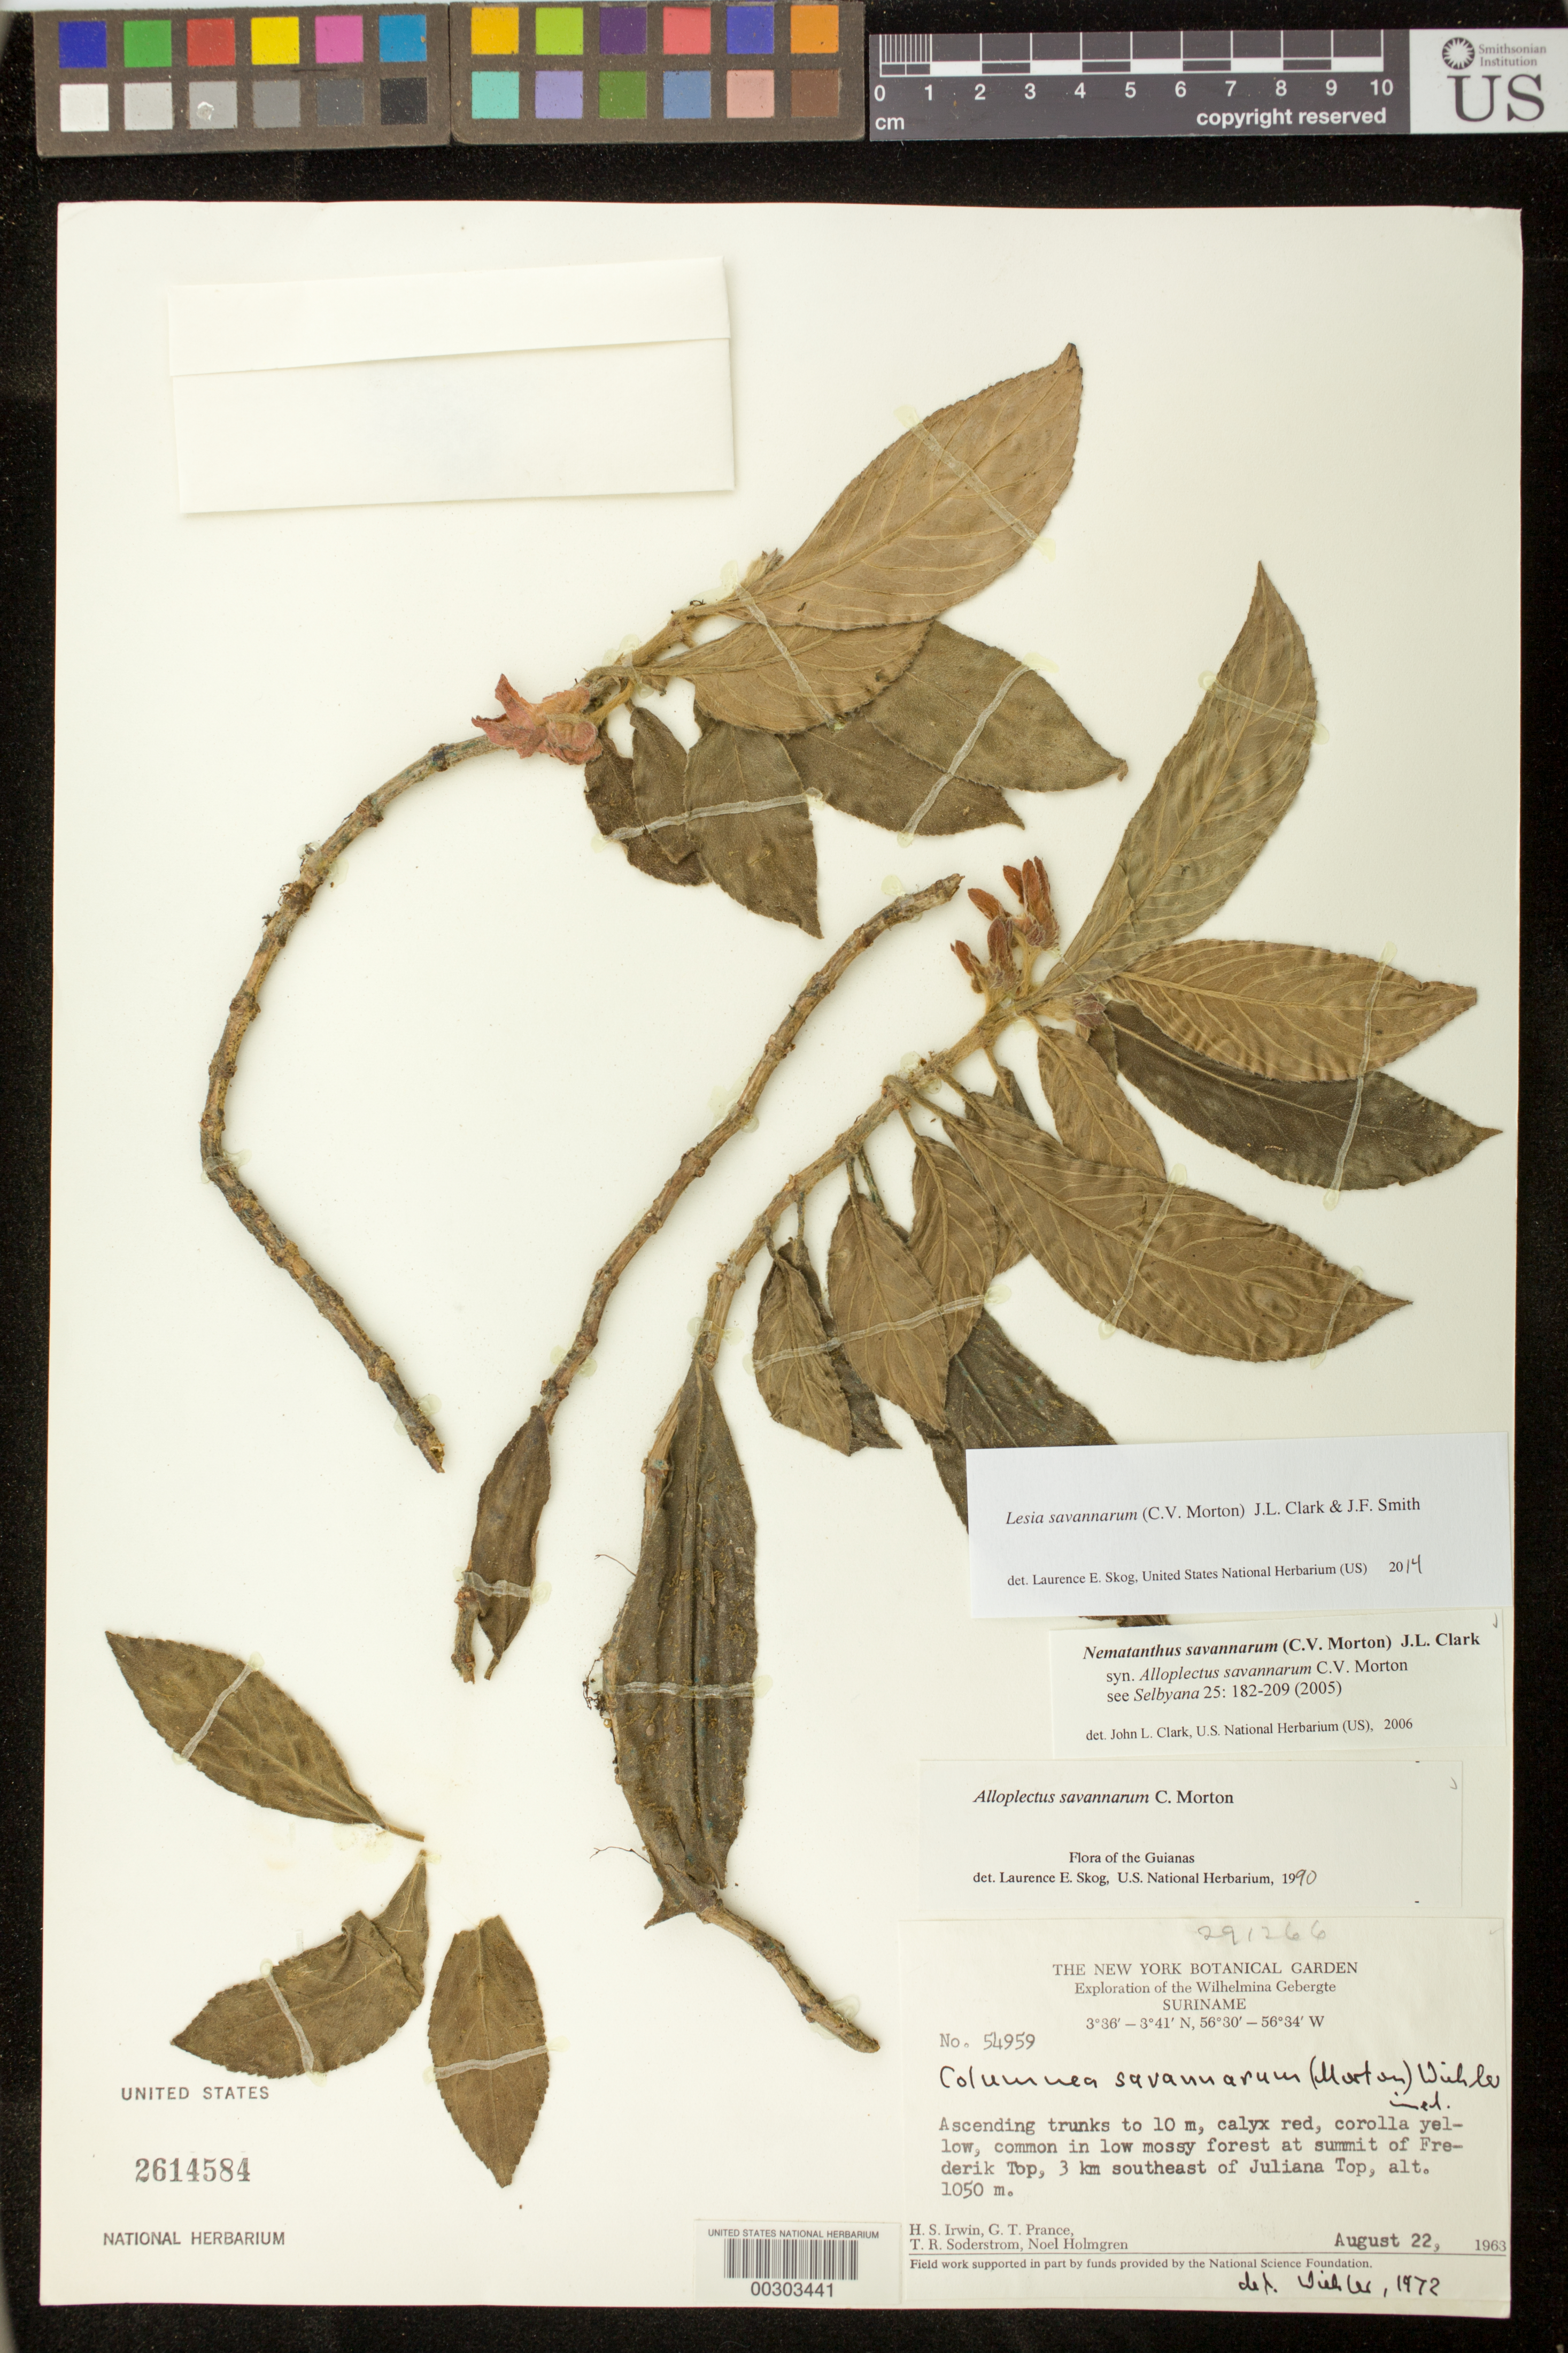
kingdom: Plantae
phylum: Tracheophyta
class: Magnoliopsida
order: Lamiales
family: Gesneriaceae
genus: Lesia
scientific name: Lesia savannarum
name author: (C.V. Morton) J.L. Clark & J.F. Sm.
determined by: Skog, Laurence E.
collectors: H. Irwin, G. T. Prance, T. R. Soderstrom & N. H. Holmgren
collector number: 54959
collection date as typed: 22 Aug 1963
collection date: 1963-08-22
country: Suriname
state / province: Sipaliwini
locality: Wilhelmina Gebergte, summit of Frederik Top, 3 km southeast of Juliana Top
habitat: Common in low mossy forest at summit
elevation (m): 1050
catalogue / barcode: US 2614584